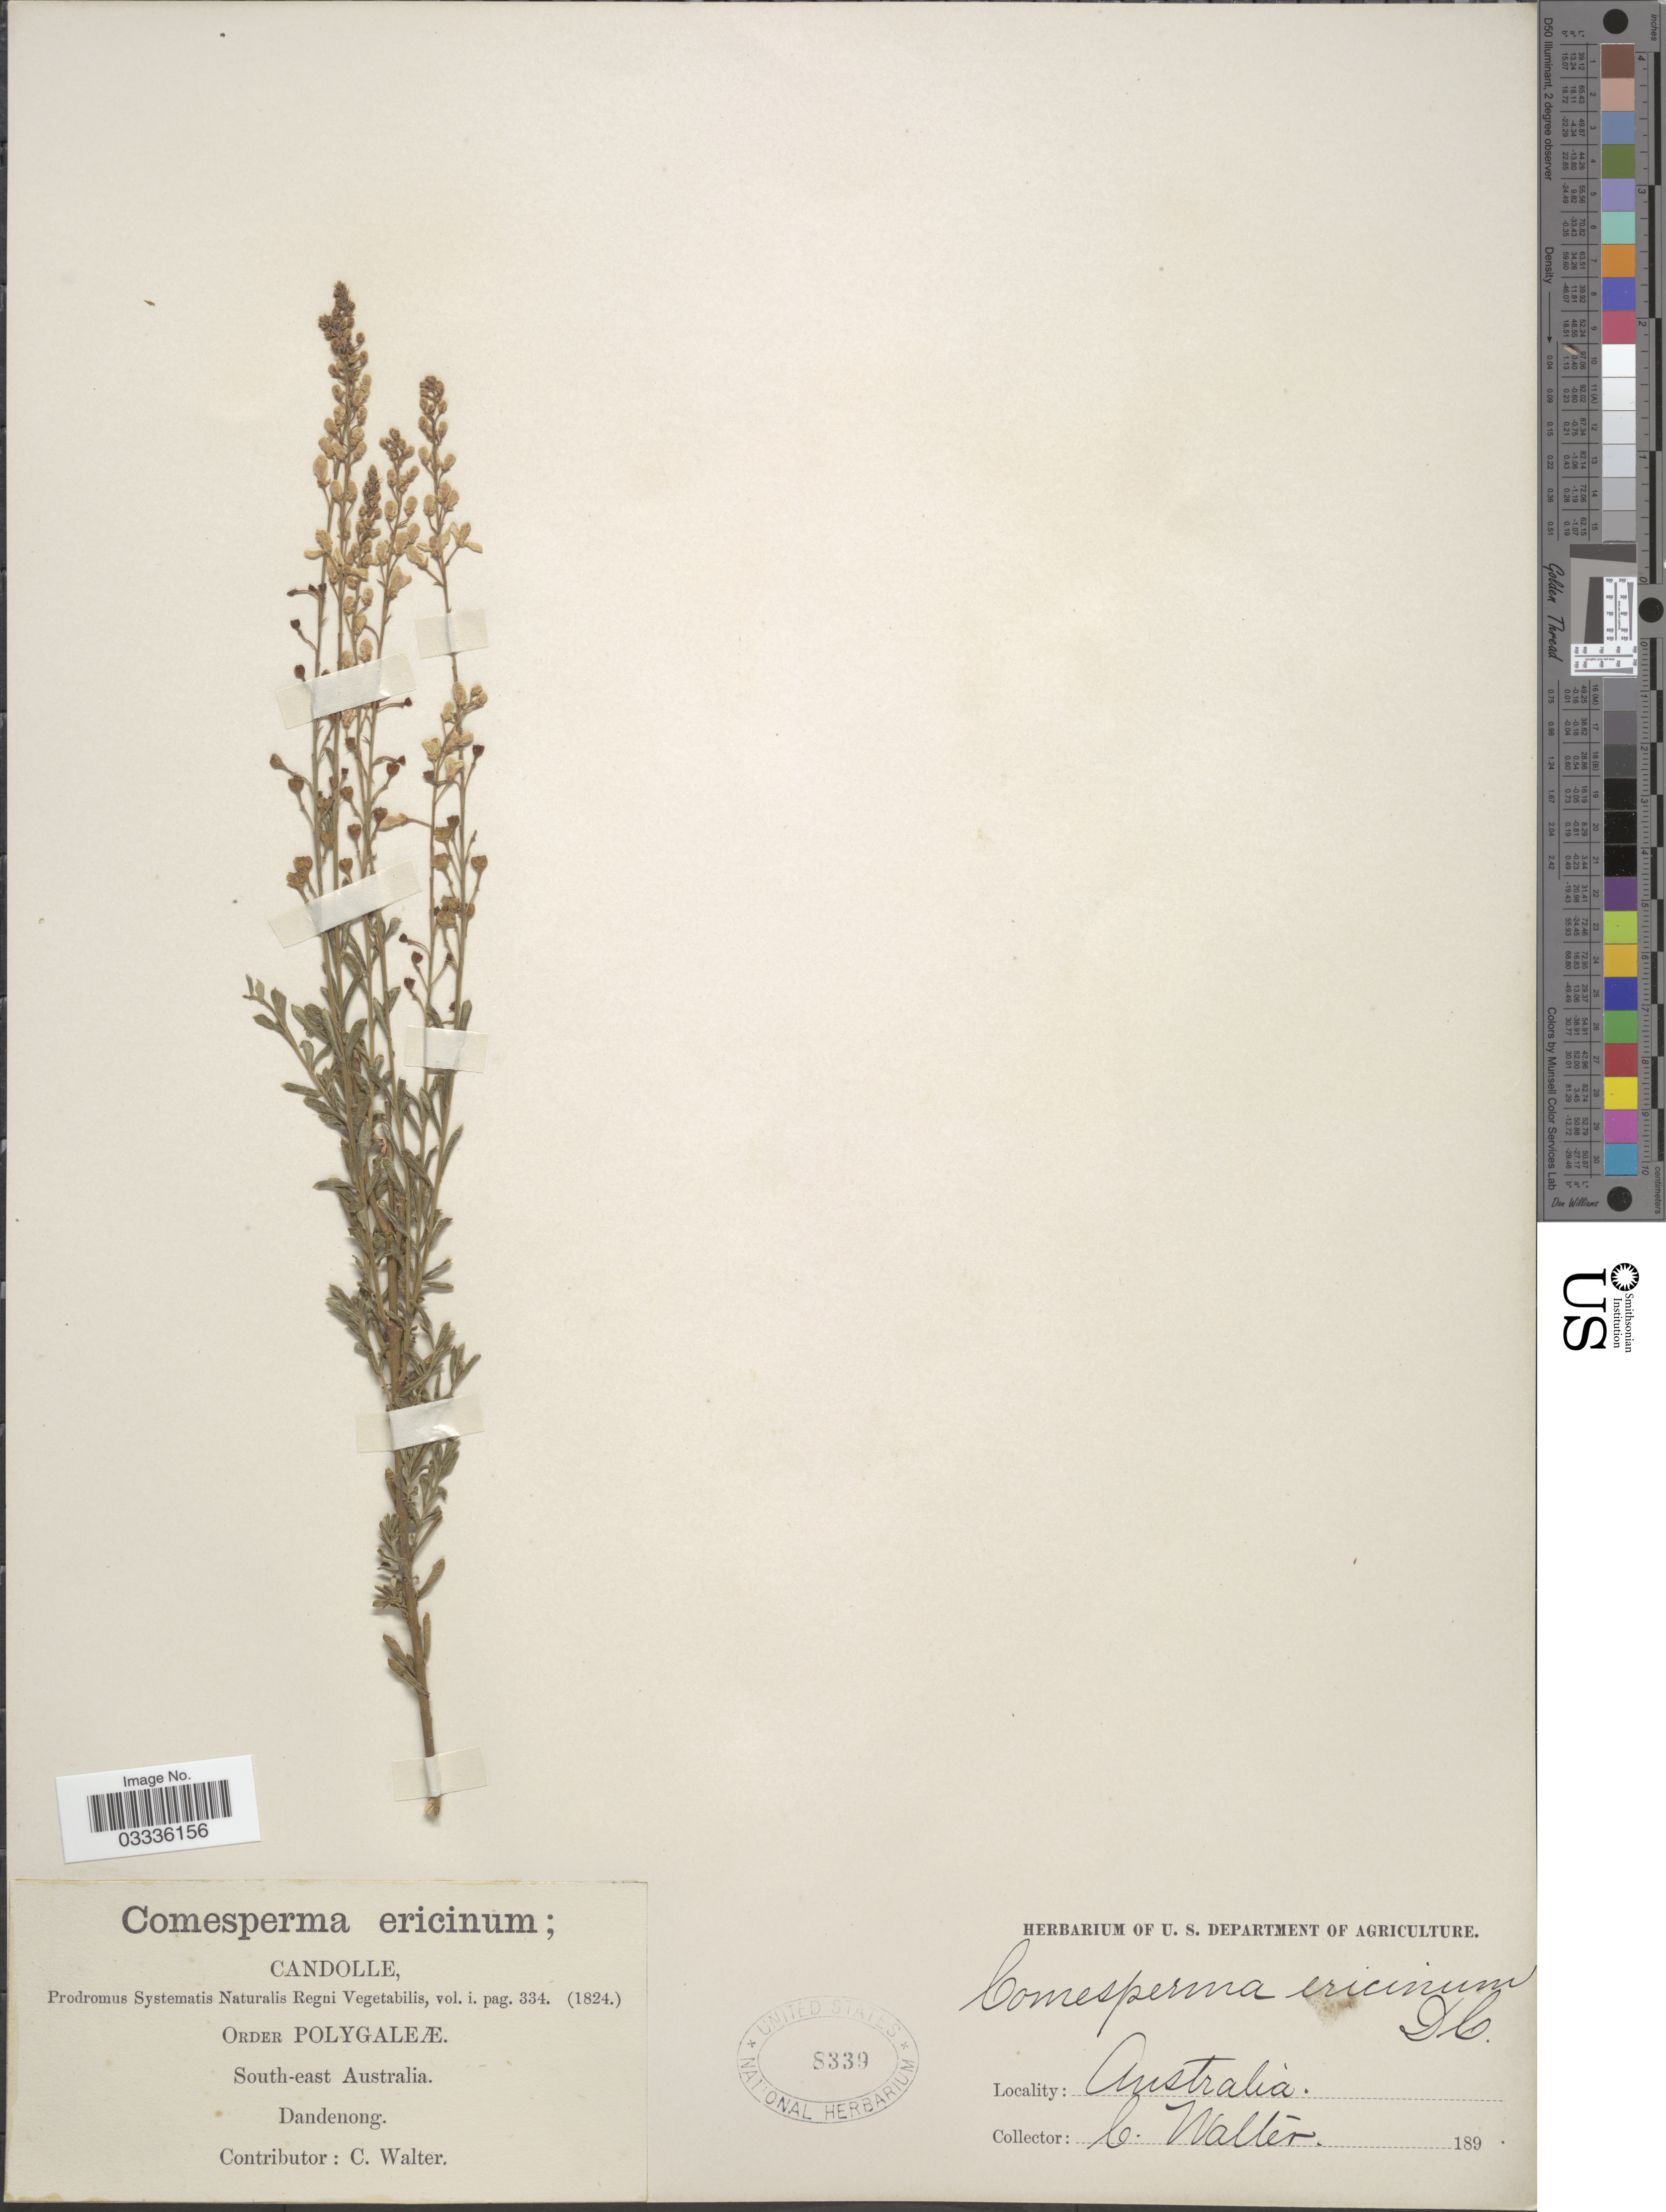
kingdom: Plantae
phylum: Tracheophyta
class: Magnoliopsida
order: Fabales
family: Polygalaceae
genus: Comesperma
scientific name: Comesperma ericinum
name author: DC.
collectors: C. Walter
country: Australia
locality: South-east Australia. Dandenong.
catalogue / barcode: US 8339